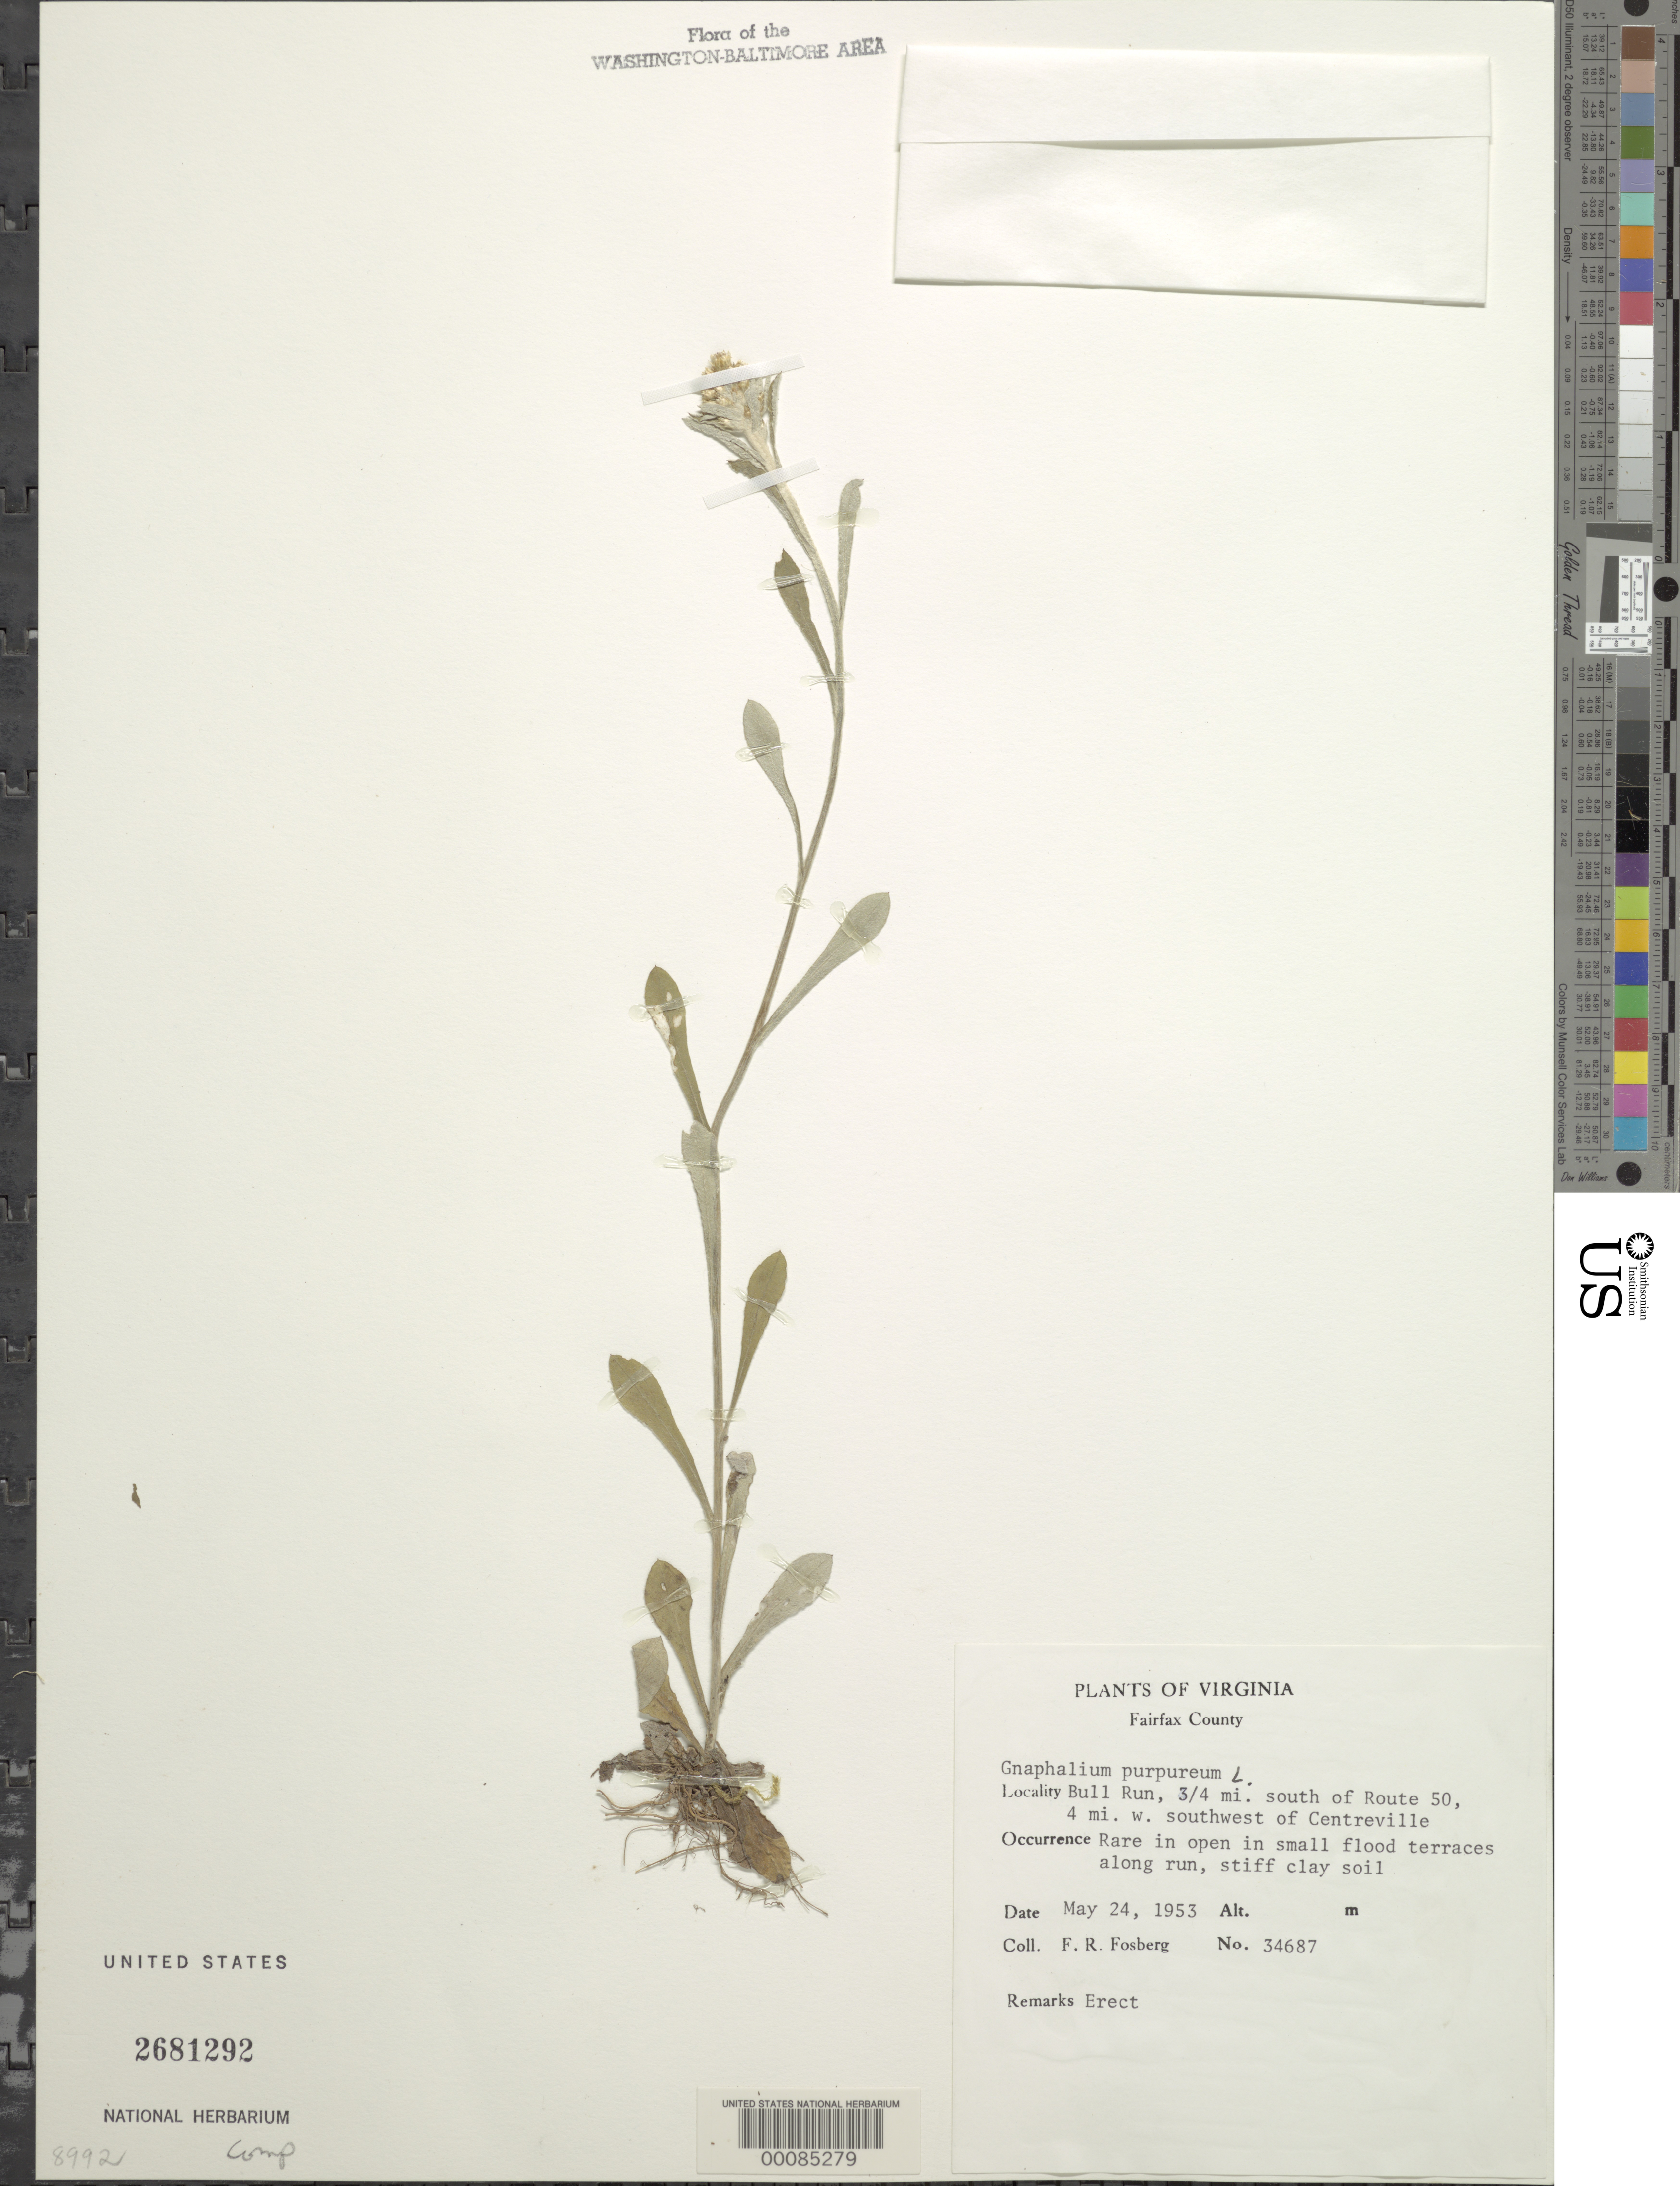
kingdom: Plantae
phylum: Tracheophyta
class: Magnoliopsida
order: Asterales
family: Asteraceae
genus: Gamochaeta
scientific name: Gamochaeta purpurea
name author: (L.) Cabrera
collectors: F. R. Fosberg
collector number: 34687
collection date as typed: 24 May 1953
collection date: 1953-05-24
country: United States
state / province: Virginia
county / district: Fairfax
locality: Bull Run south of Rt. 50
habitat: Flood terraces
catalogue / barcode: US 2681292